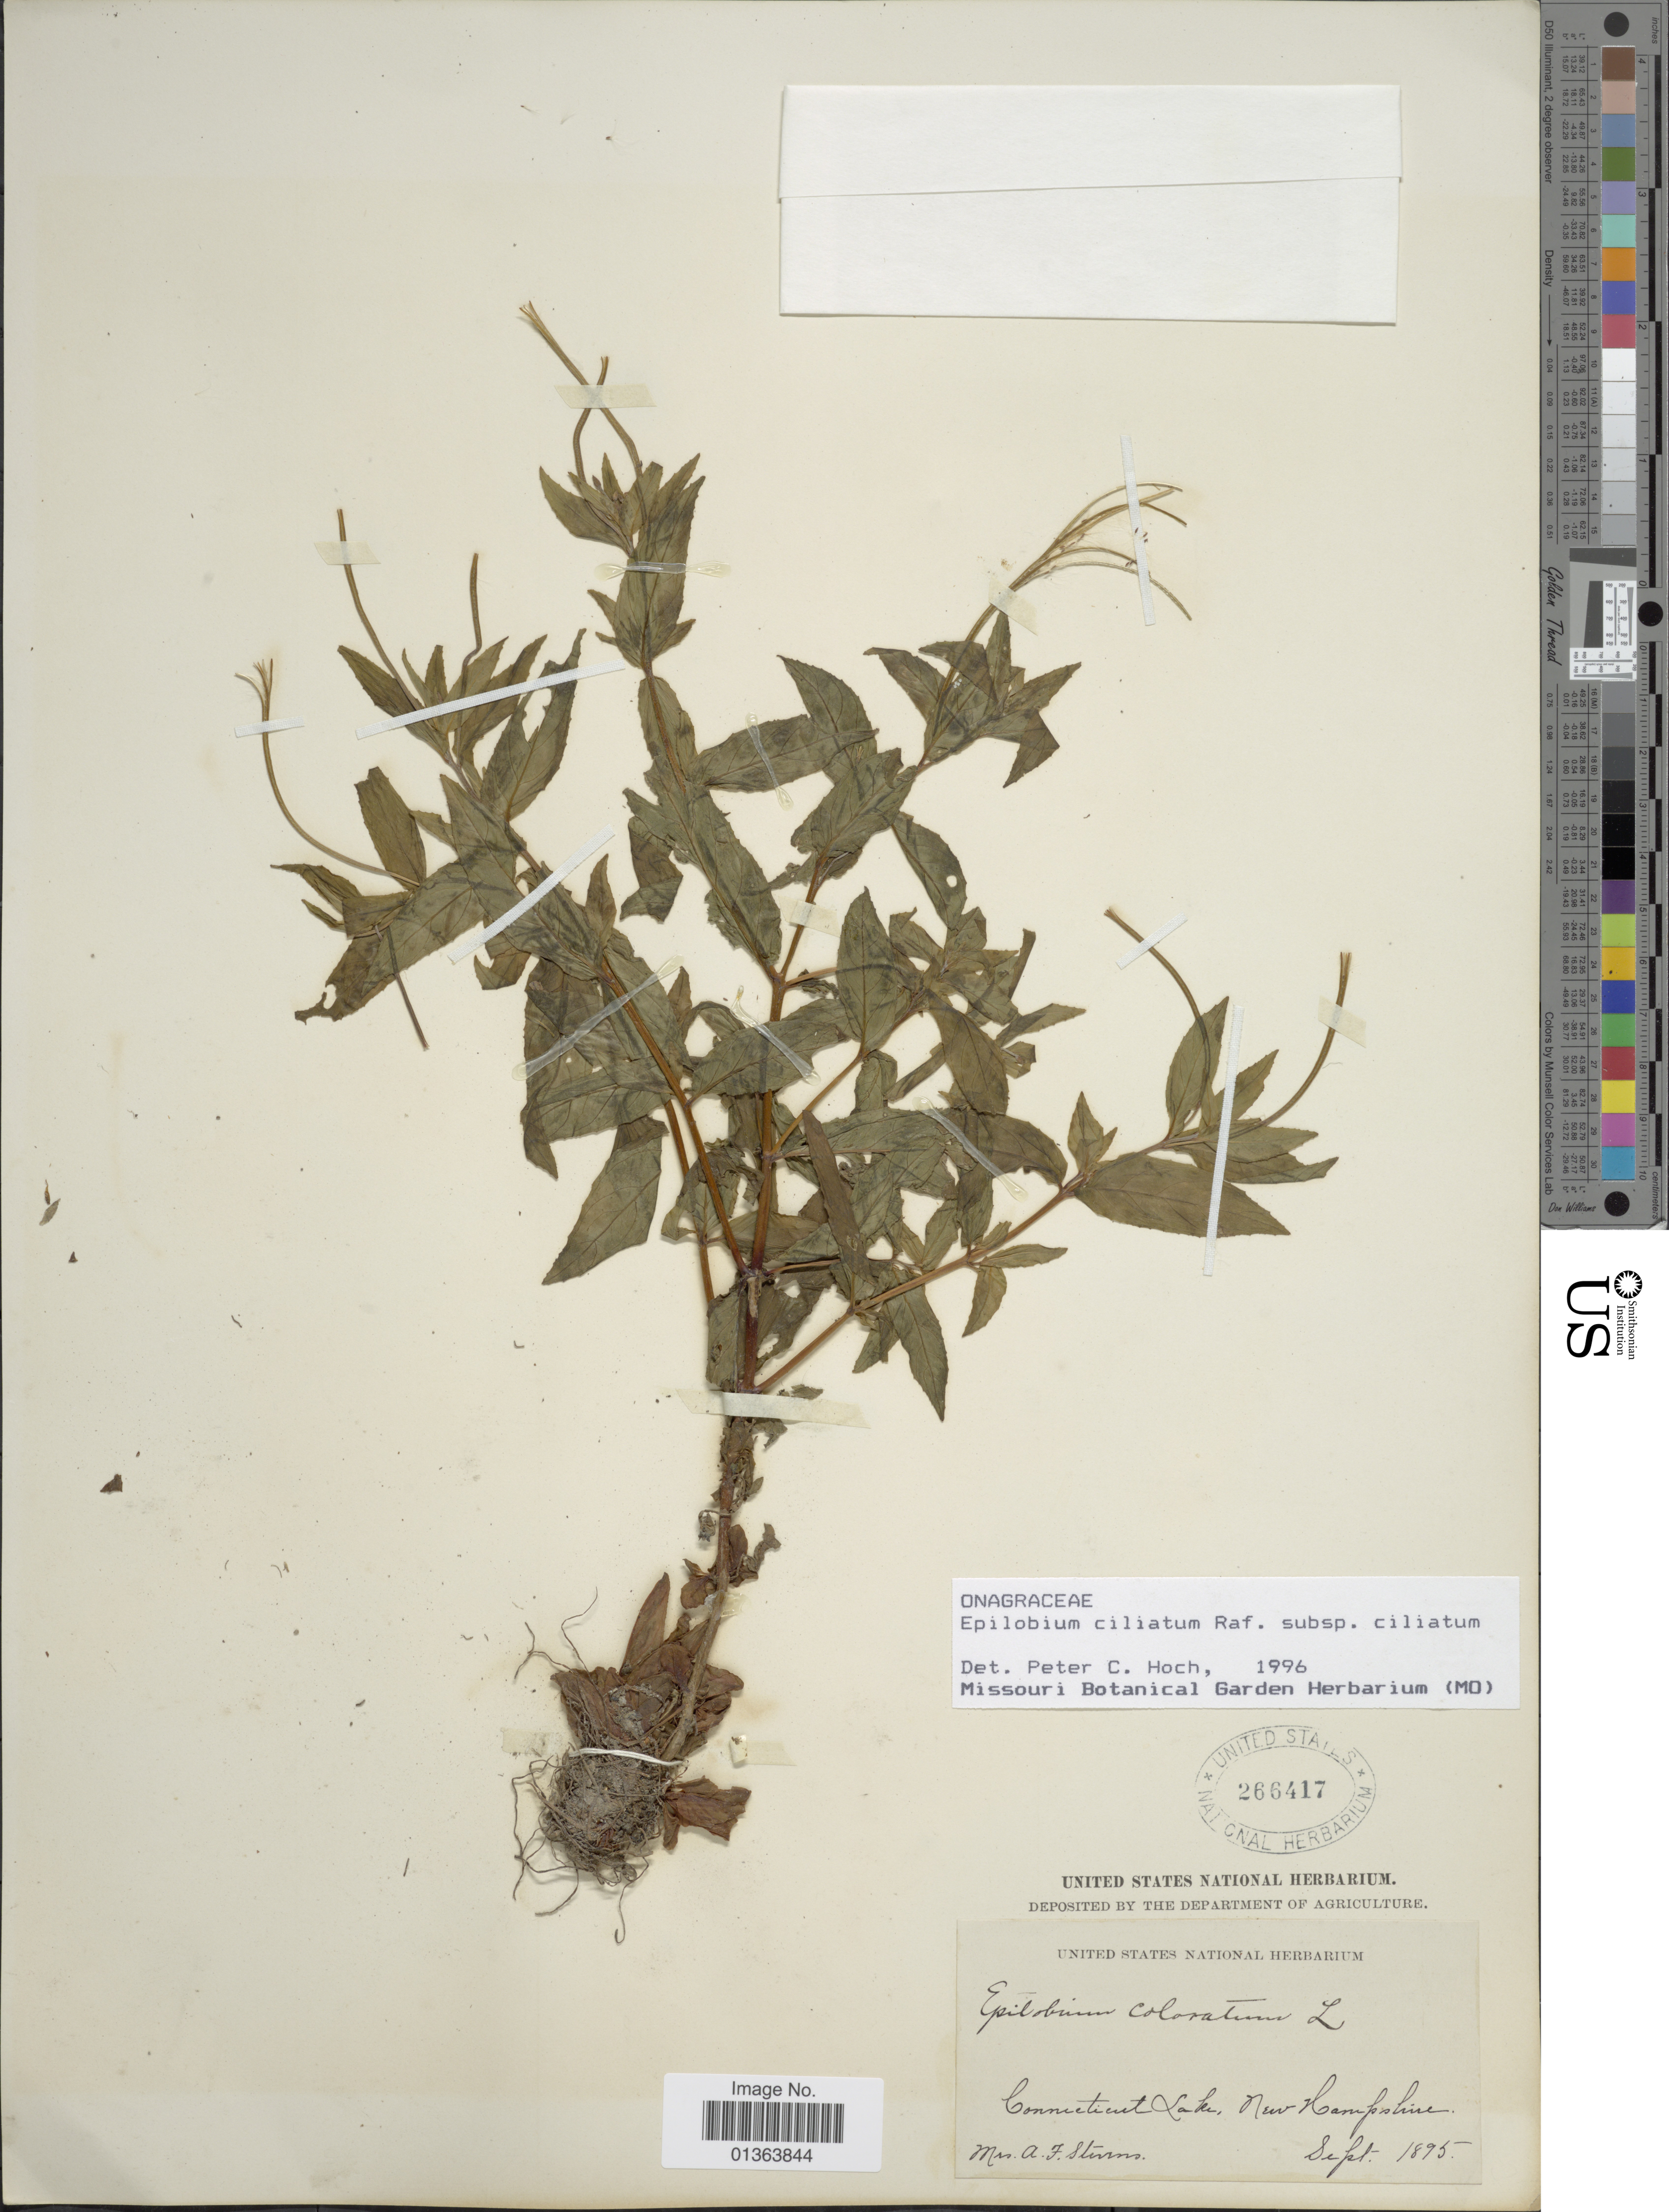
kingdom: Plantae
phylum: Tracheophyta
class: Magnoliopsida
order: Myrtales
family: Onagraceae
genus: Epilobium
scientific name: Epilobium ciliatum subsp. ciliatum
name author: Raf.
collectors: A. Stevens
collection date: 1895-09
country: United States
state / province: New Hampshire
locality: Connecticut Lake.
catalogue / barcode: US 266417